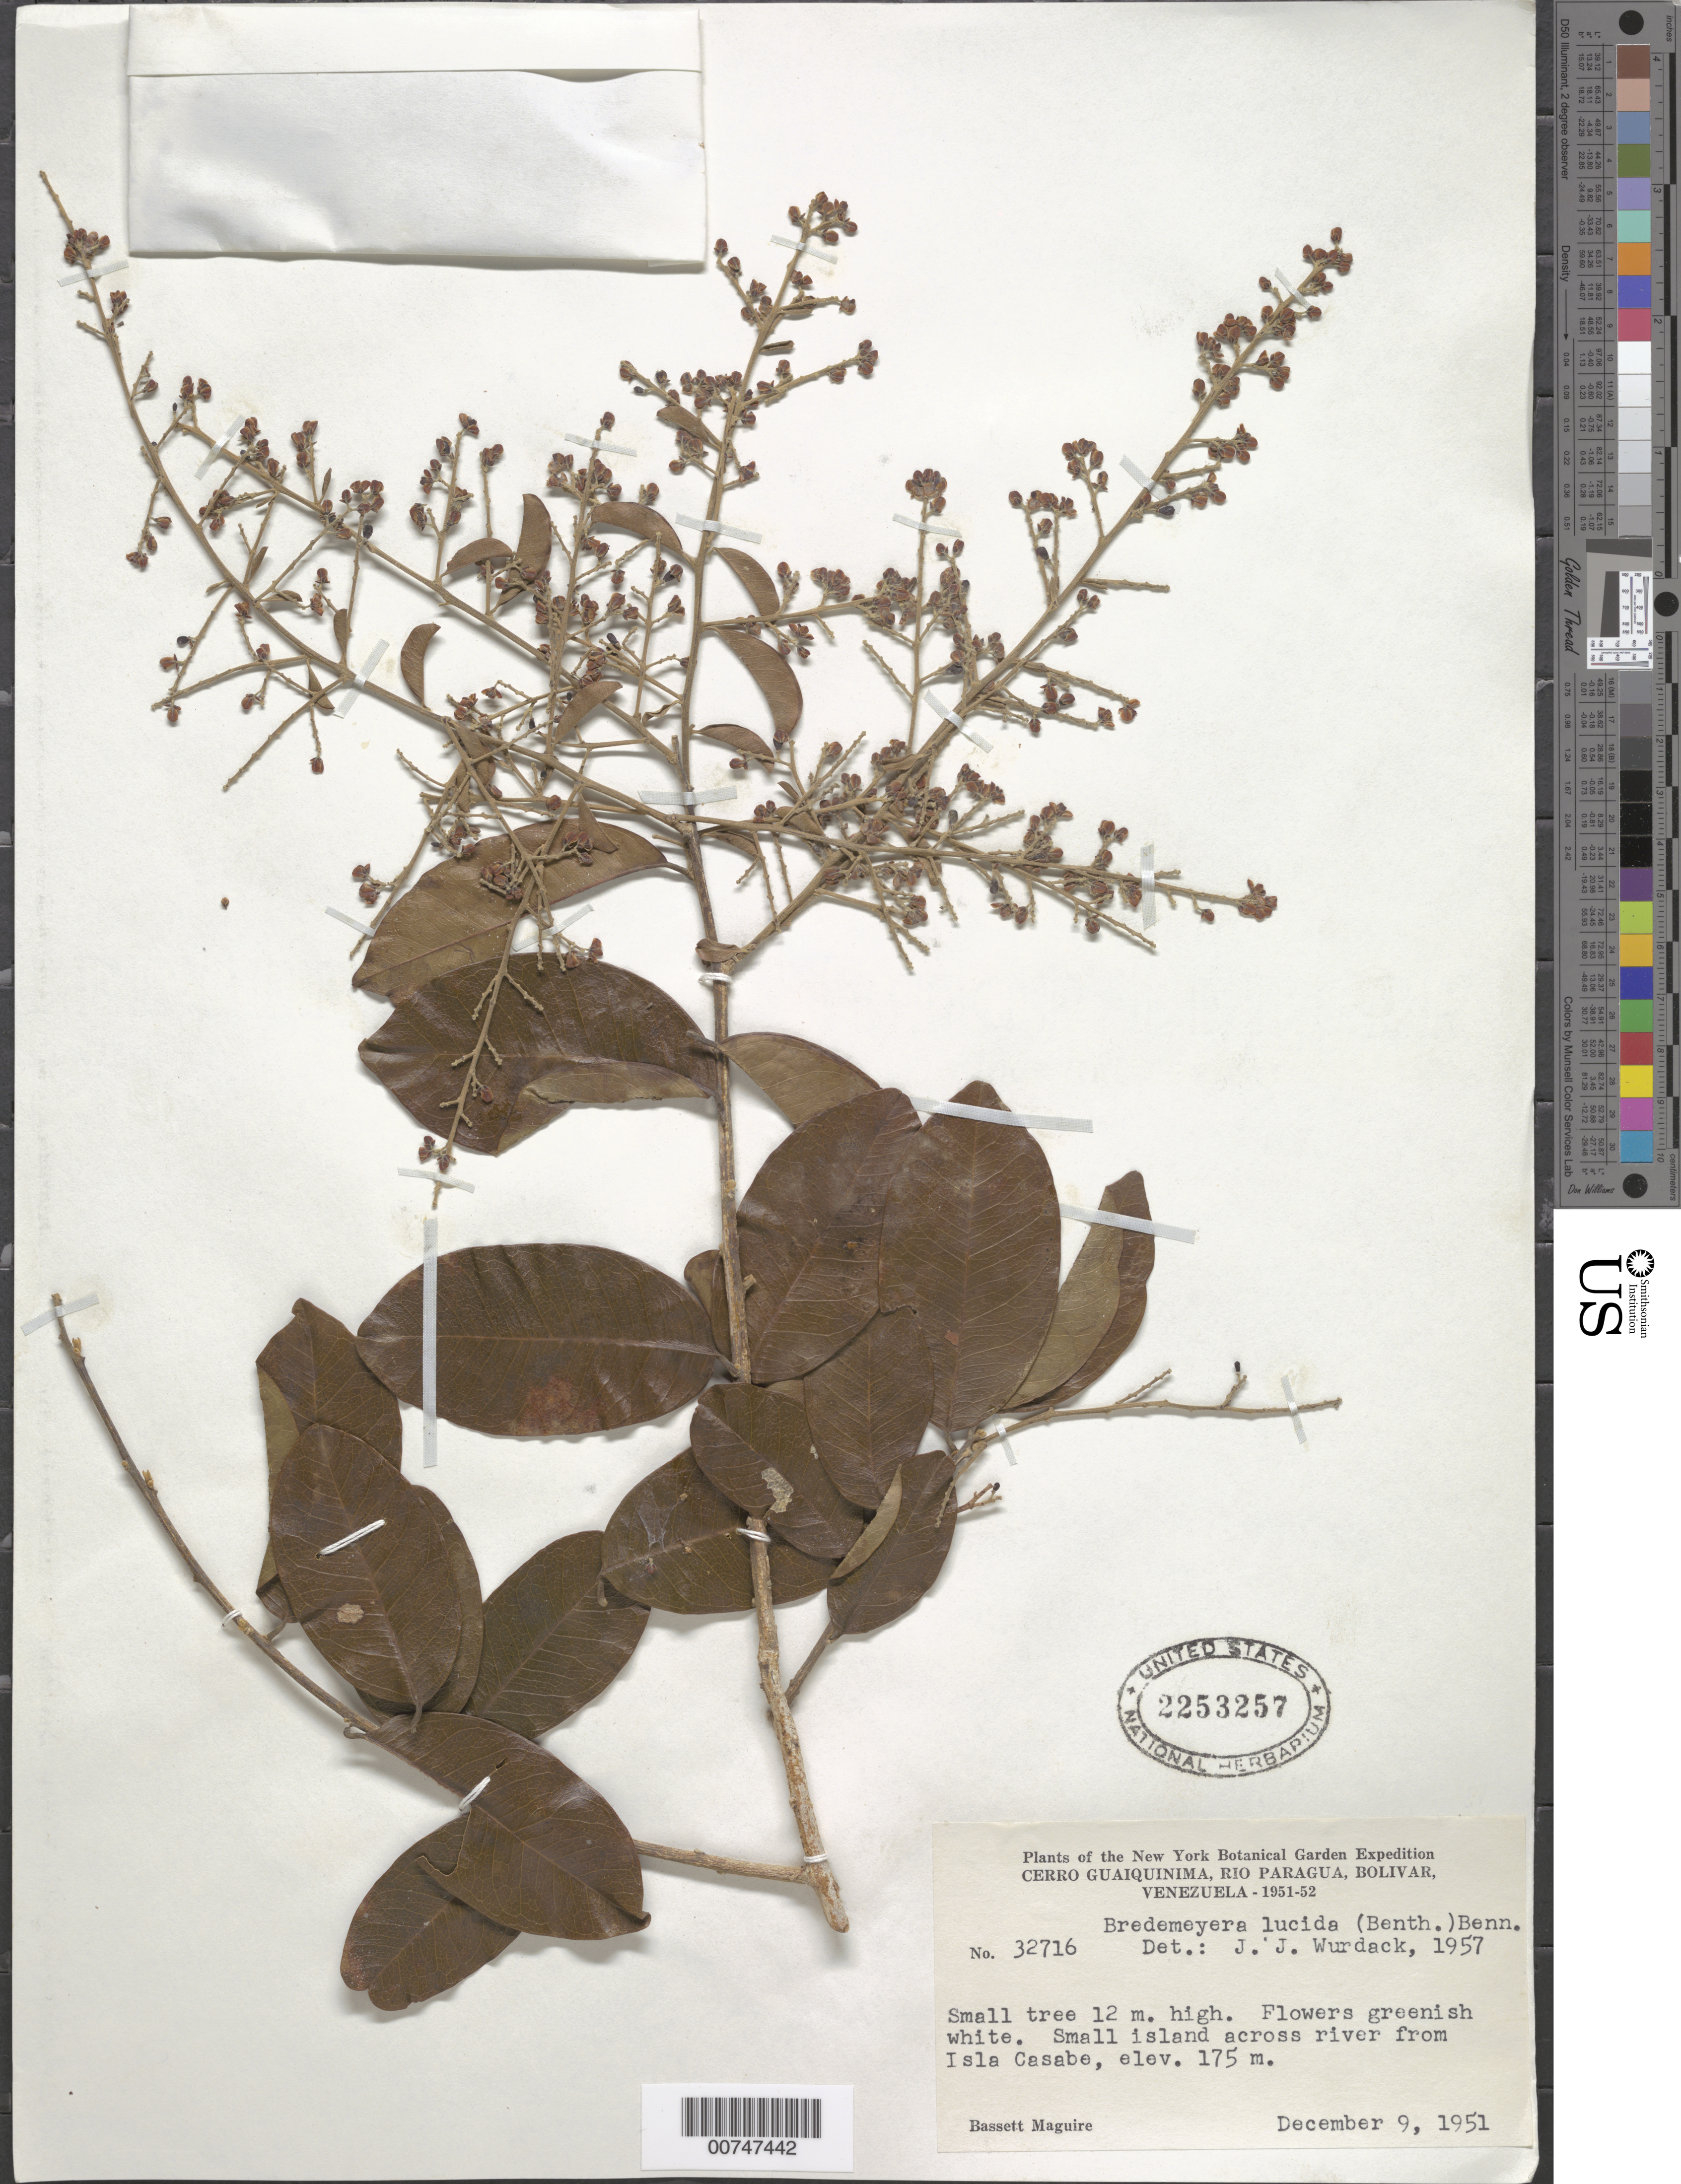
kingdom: Plantae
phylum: Tracheophyta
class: Magnoliopsida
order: Fabales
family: Polygalaceae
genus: Bredemeyera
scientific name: Bredemeyera lucida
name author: (Benth.) Klotzsch ex Hassk.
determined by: Wurdack, John J., (US), US (UNITED STATES)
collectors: B. Maguire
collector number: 32716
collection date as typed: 9-Dec-51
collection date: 1951-12-09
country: Venezuela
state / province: Bolívar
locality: Cerro Guaiquinima, Río Paragua, Isla Casabe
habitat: Small river island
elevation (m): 175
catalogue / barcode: US 2253257